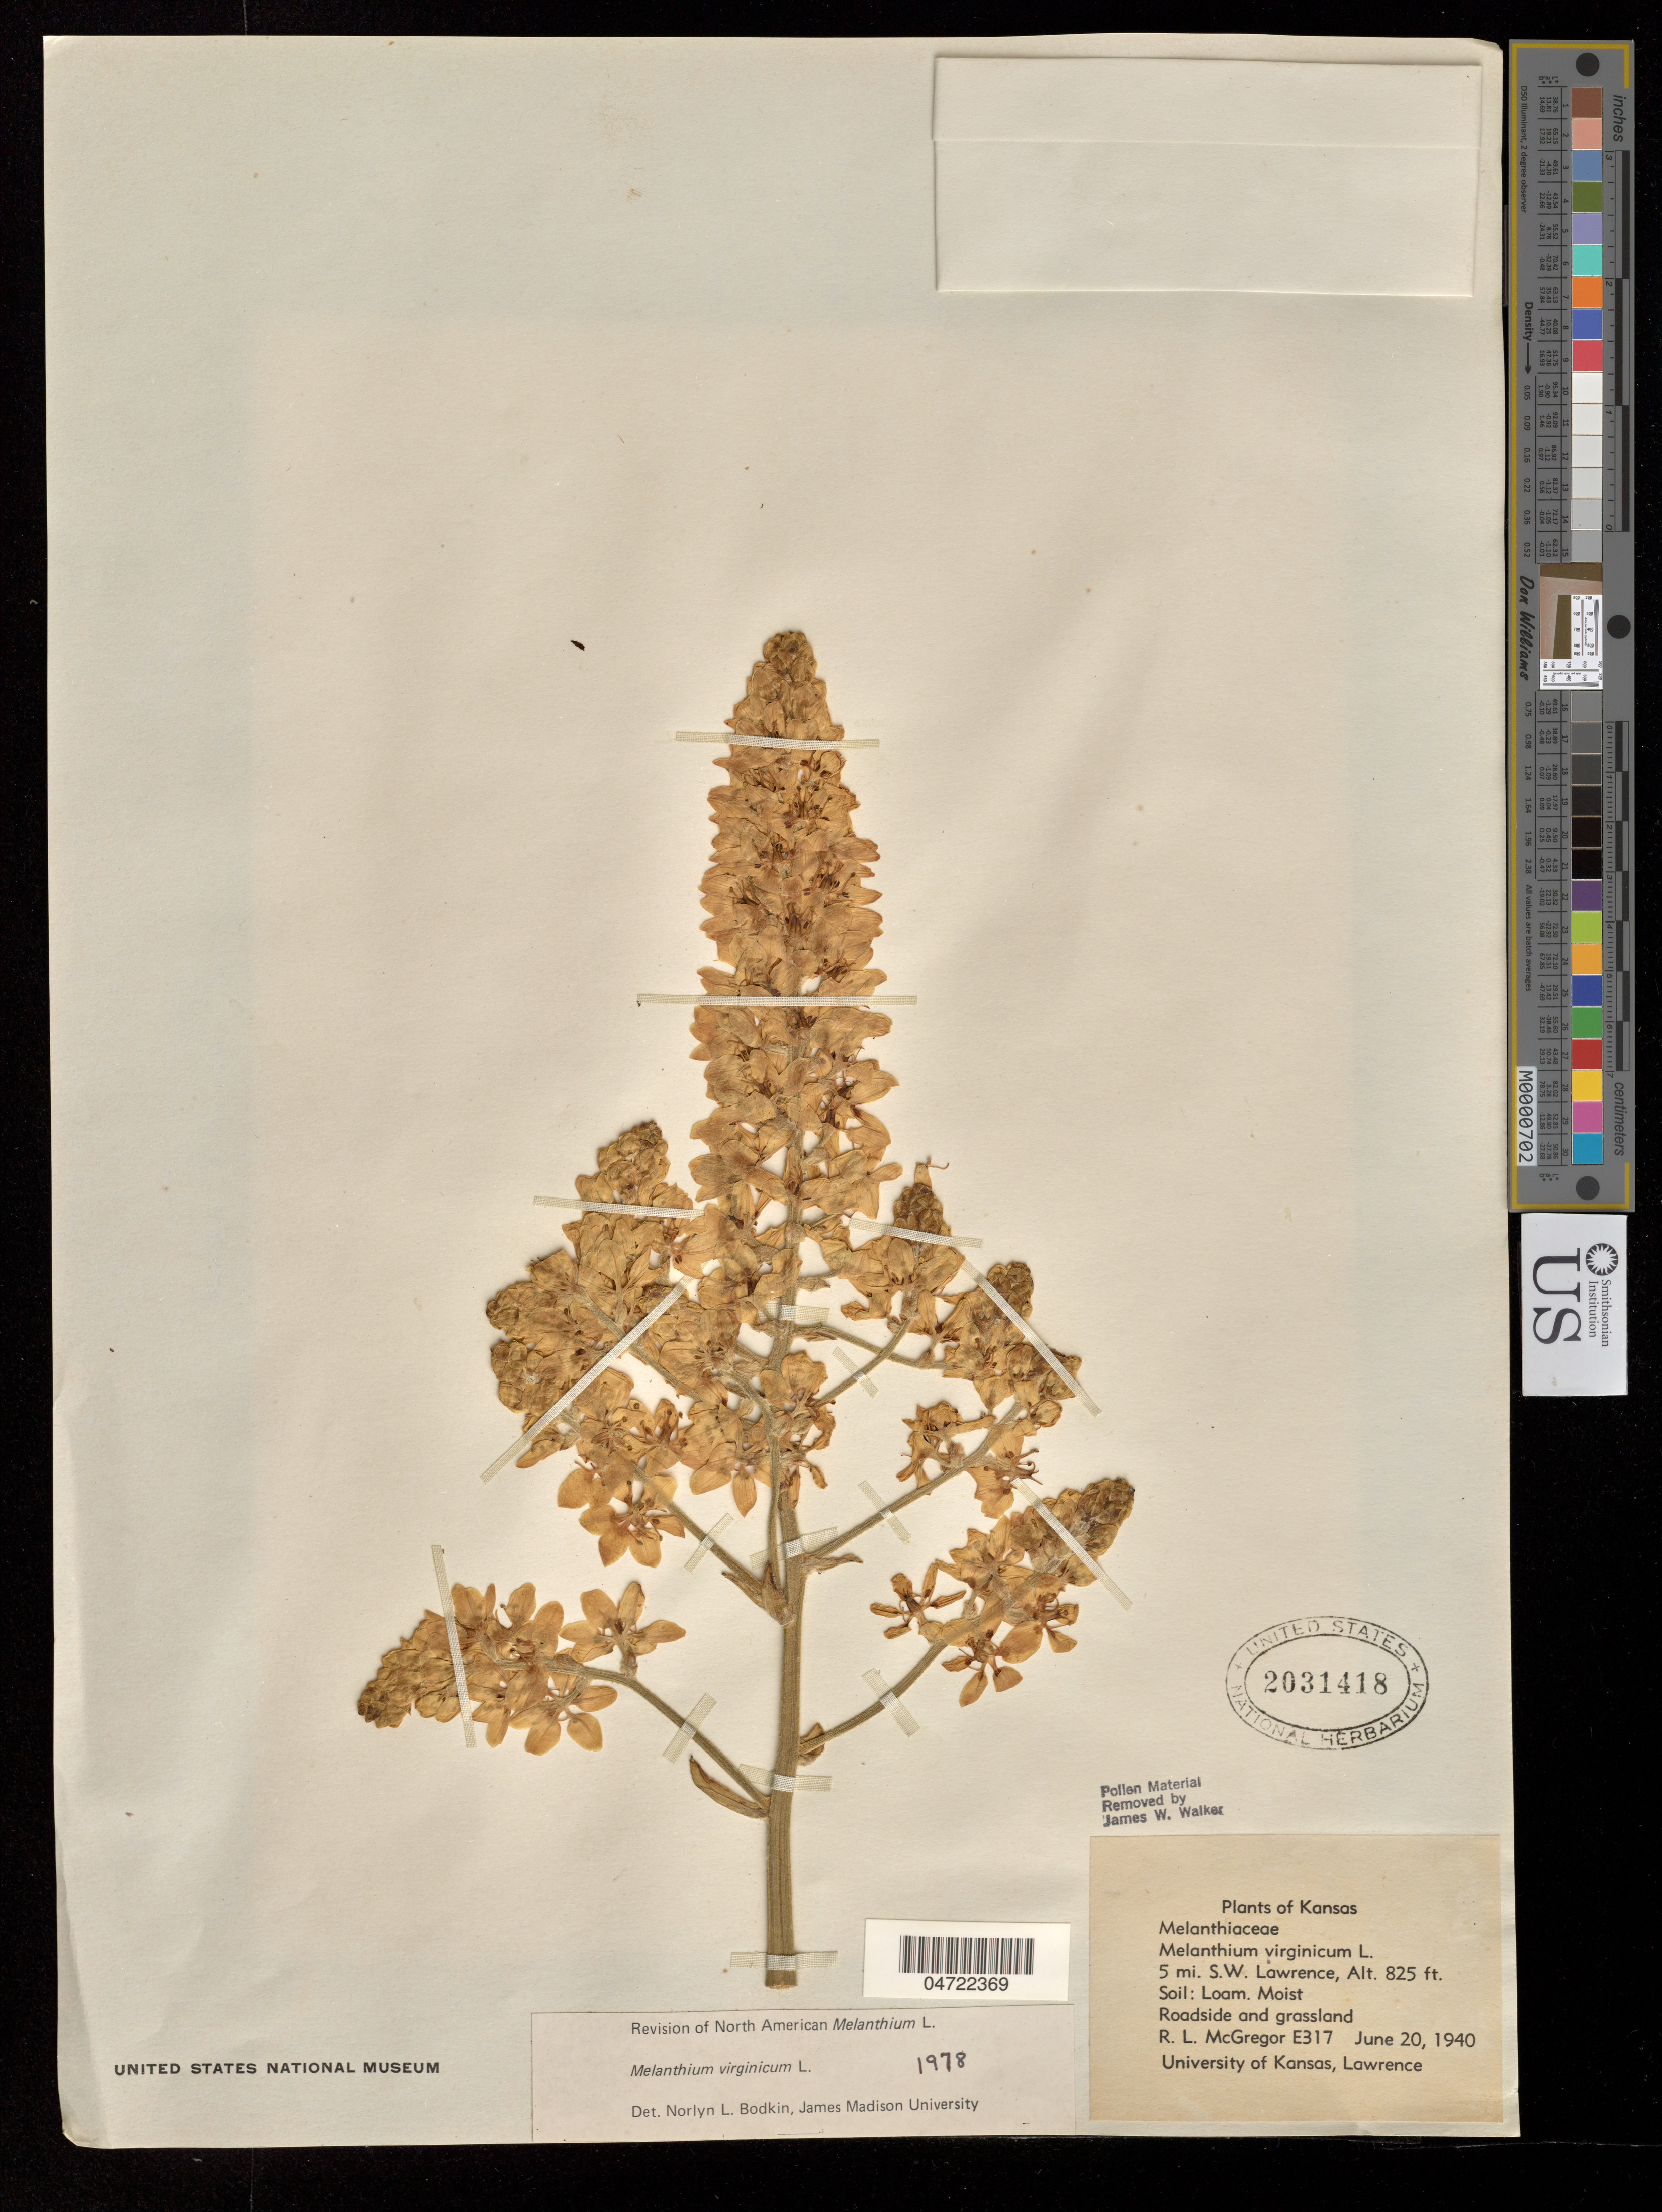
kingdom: Plantae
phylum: Tracheophyta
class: Liliopsida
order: Liliales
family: Melanthiaceae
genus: Melanthium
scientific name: Melanthium virginicum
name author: L.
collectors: R. McGregor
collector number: E317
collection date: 1940-06-20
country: United States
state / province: Kansas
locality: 5 mi. S.W. Lawrence.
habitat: Roadside and grassland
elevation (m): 251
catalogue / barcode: US 2031418